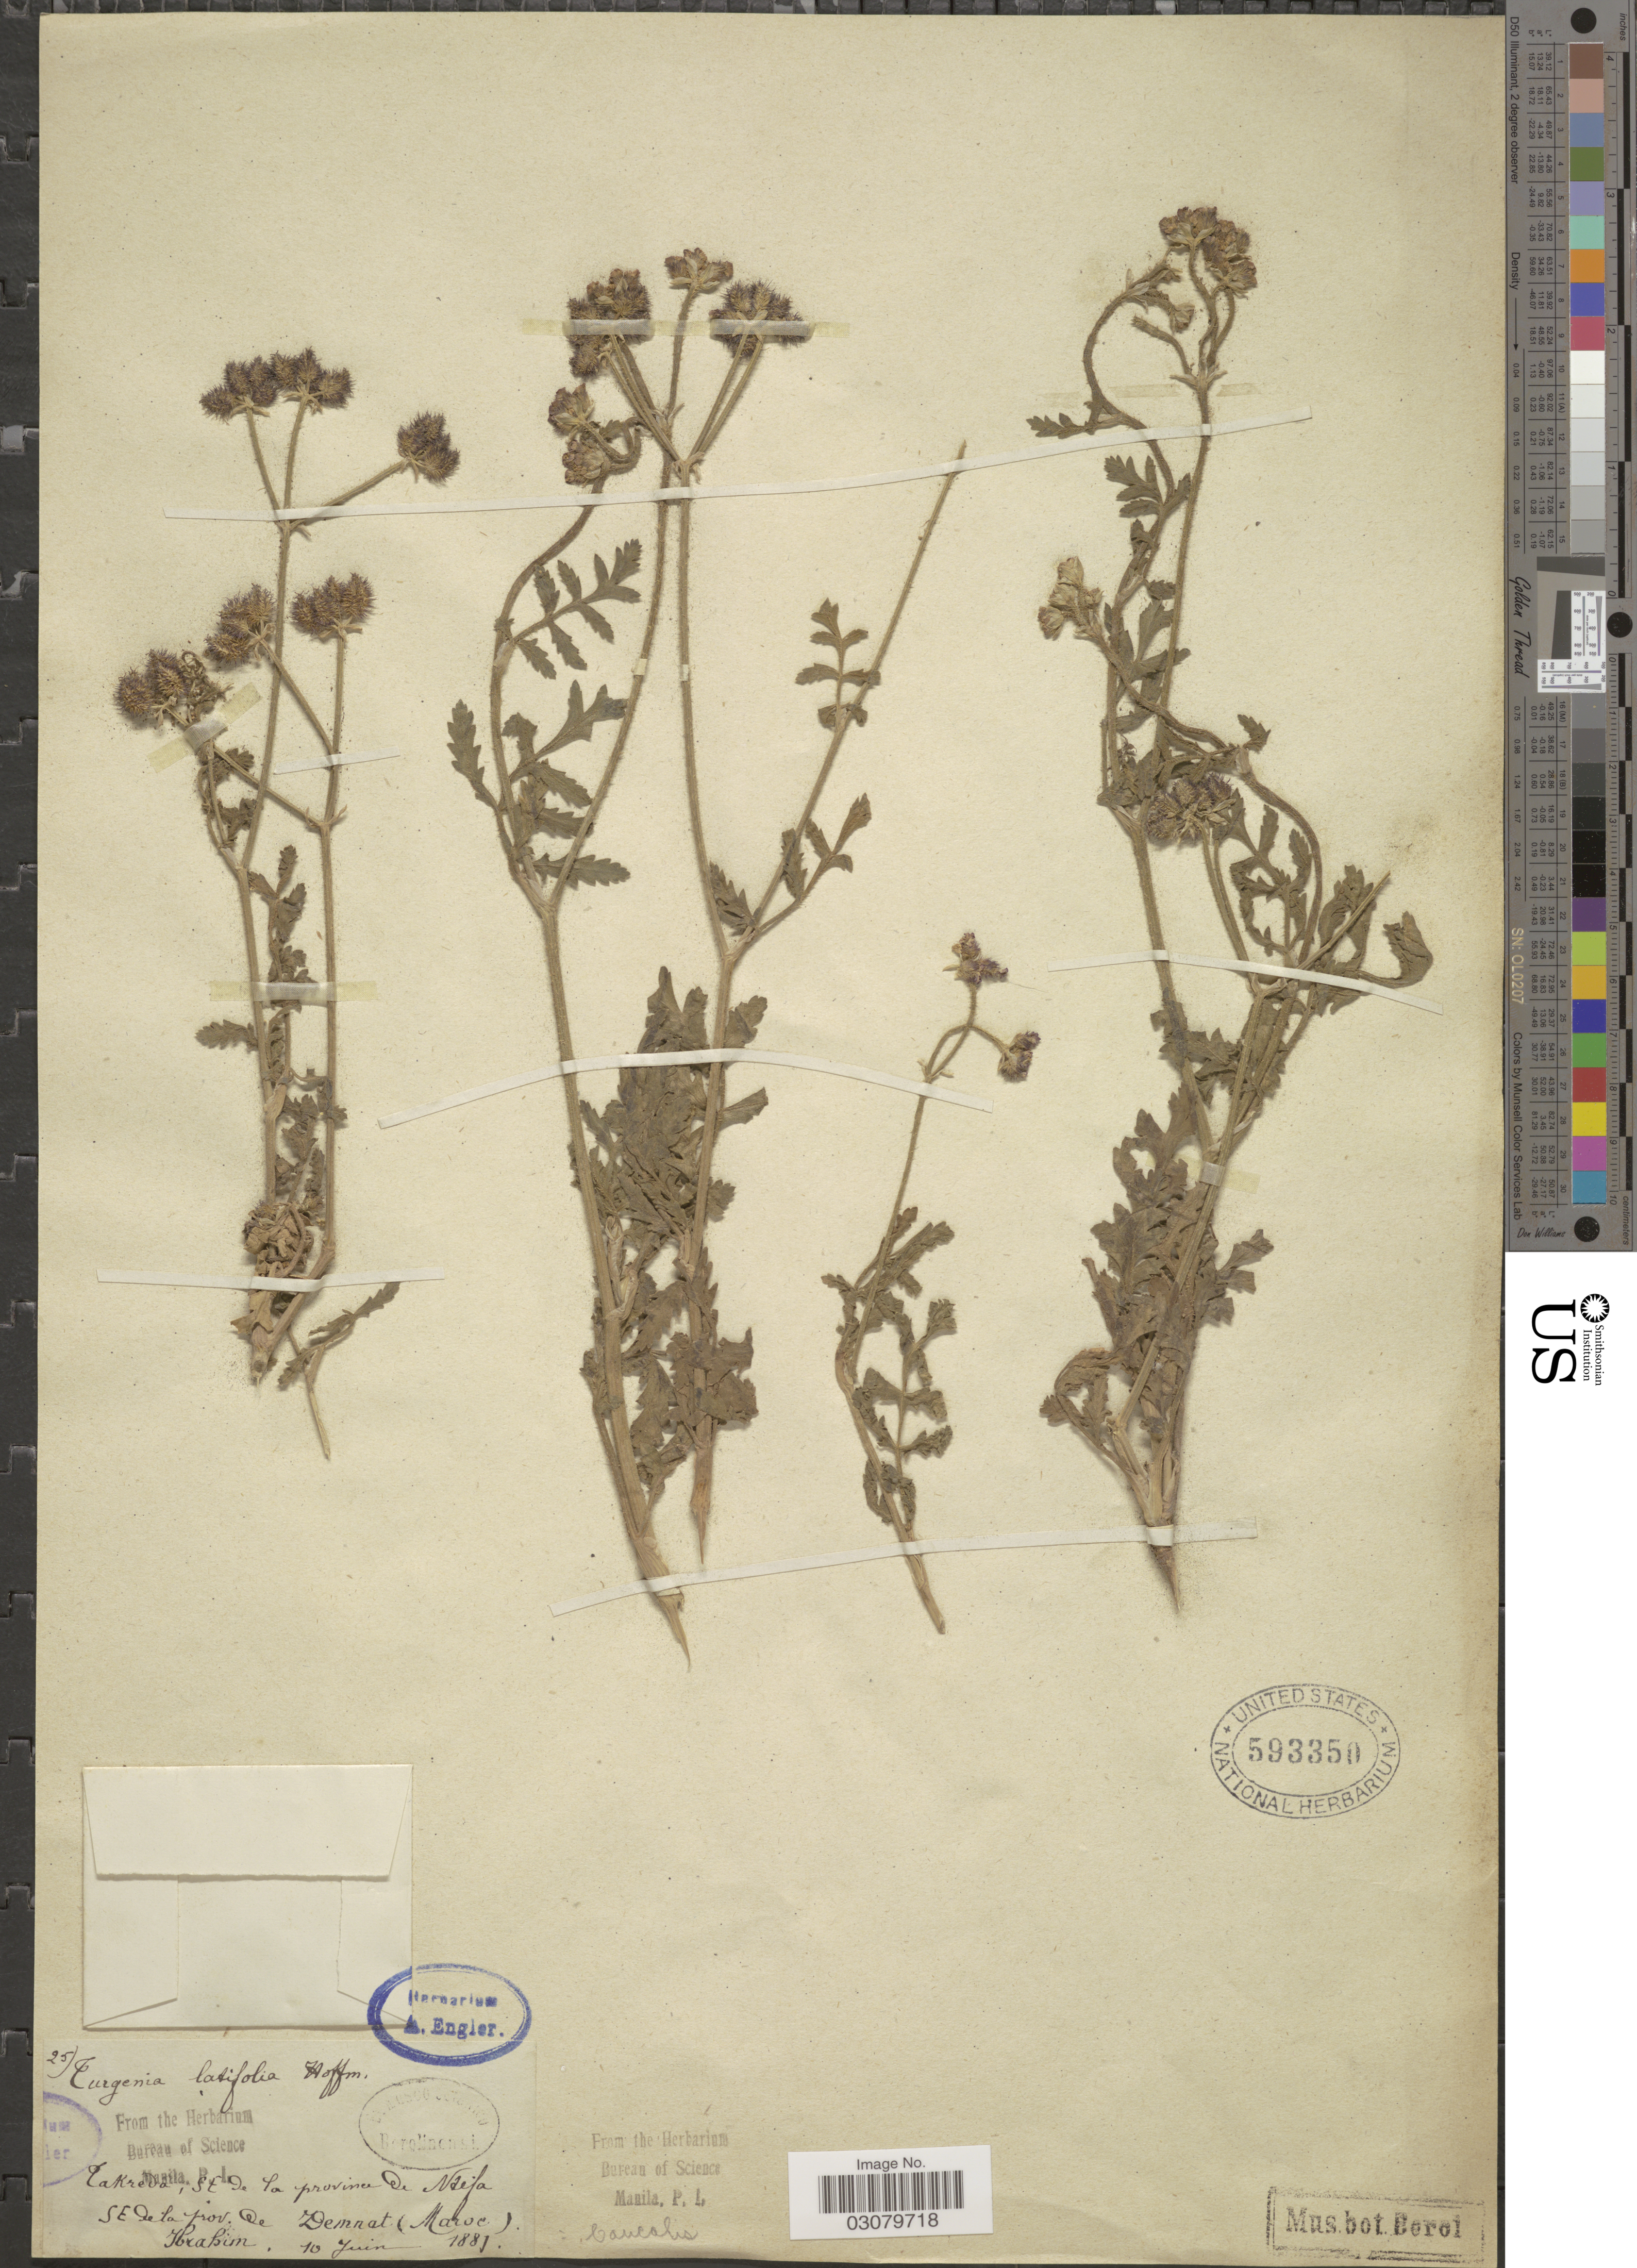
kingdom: Plantae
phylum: Tracheophyta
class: Magnoliopsida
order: Apiales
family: Apiaceae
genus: Caucalis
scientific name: Caucalis latifolia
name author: L.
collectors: -. Ibrahim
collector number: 25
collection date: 1881-06-10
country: Morocco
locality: Takreda, SE de la province de Ntifa, SE de la prov de Demnat (Maroc).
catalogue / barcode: US 593350